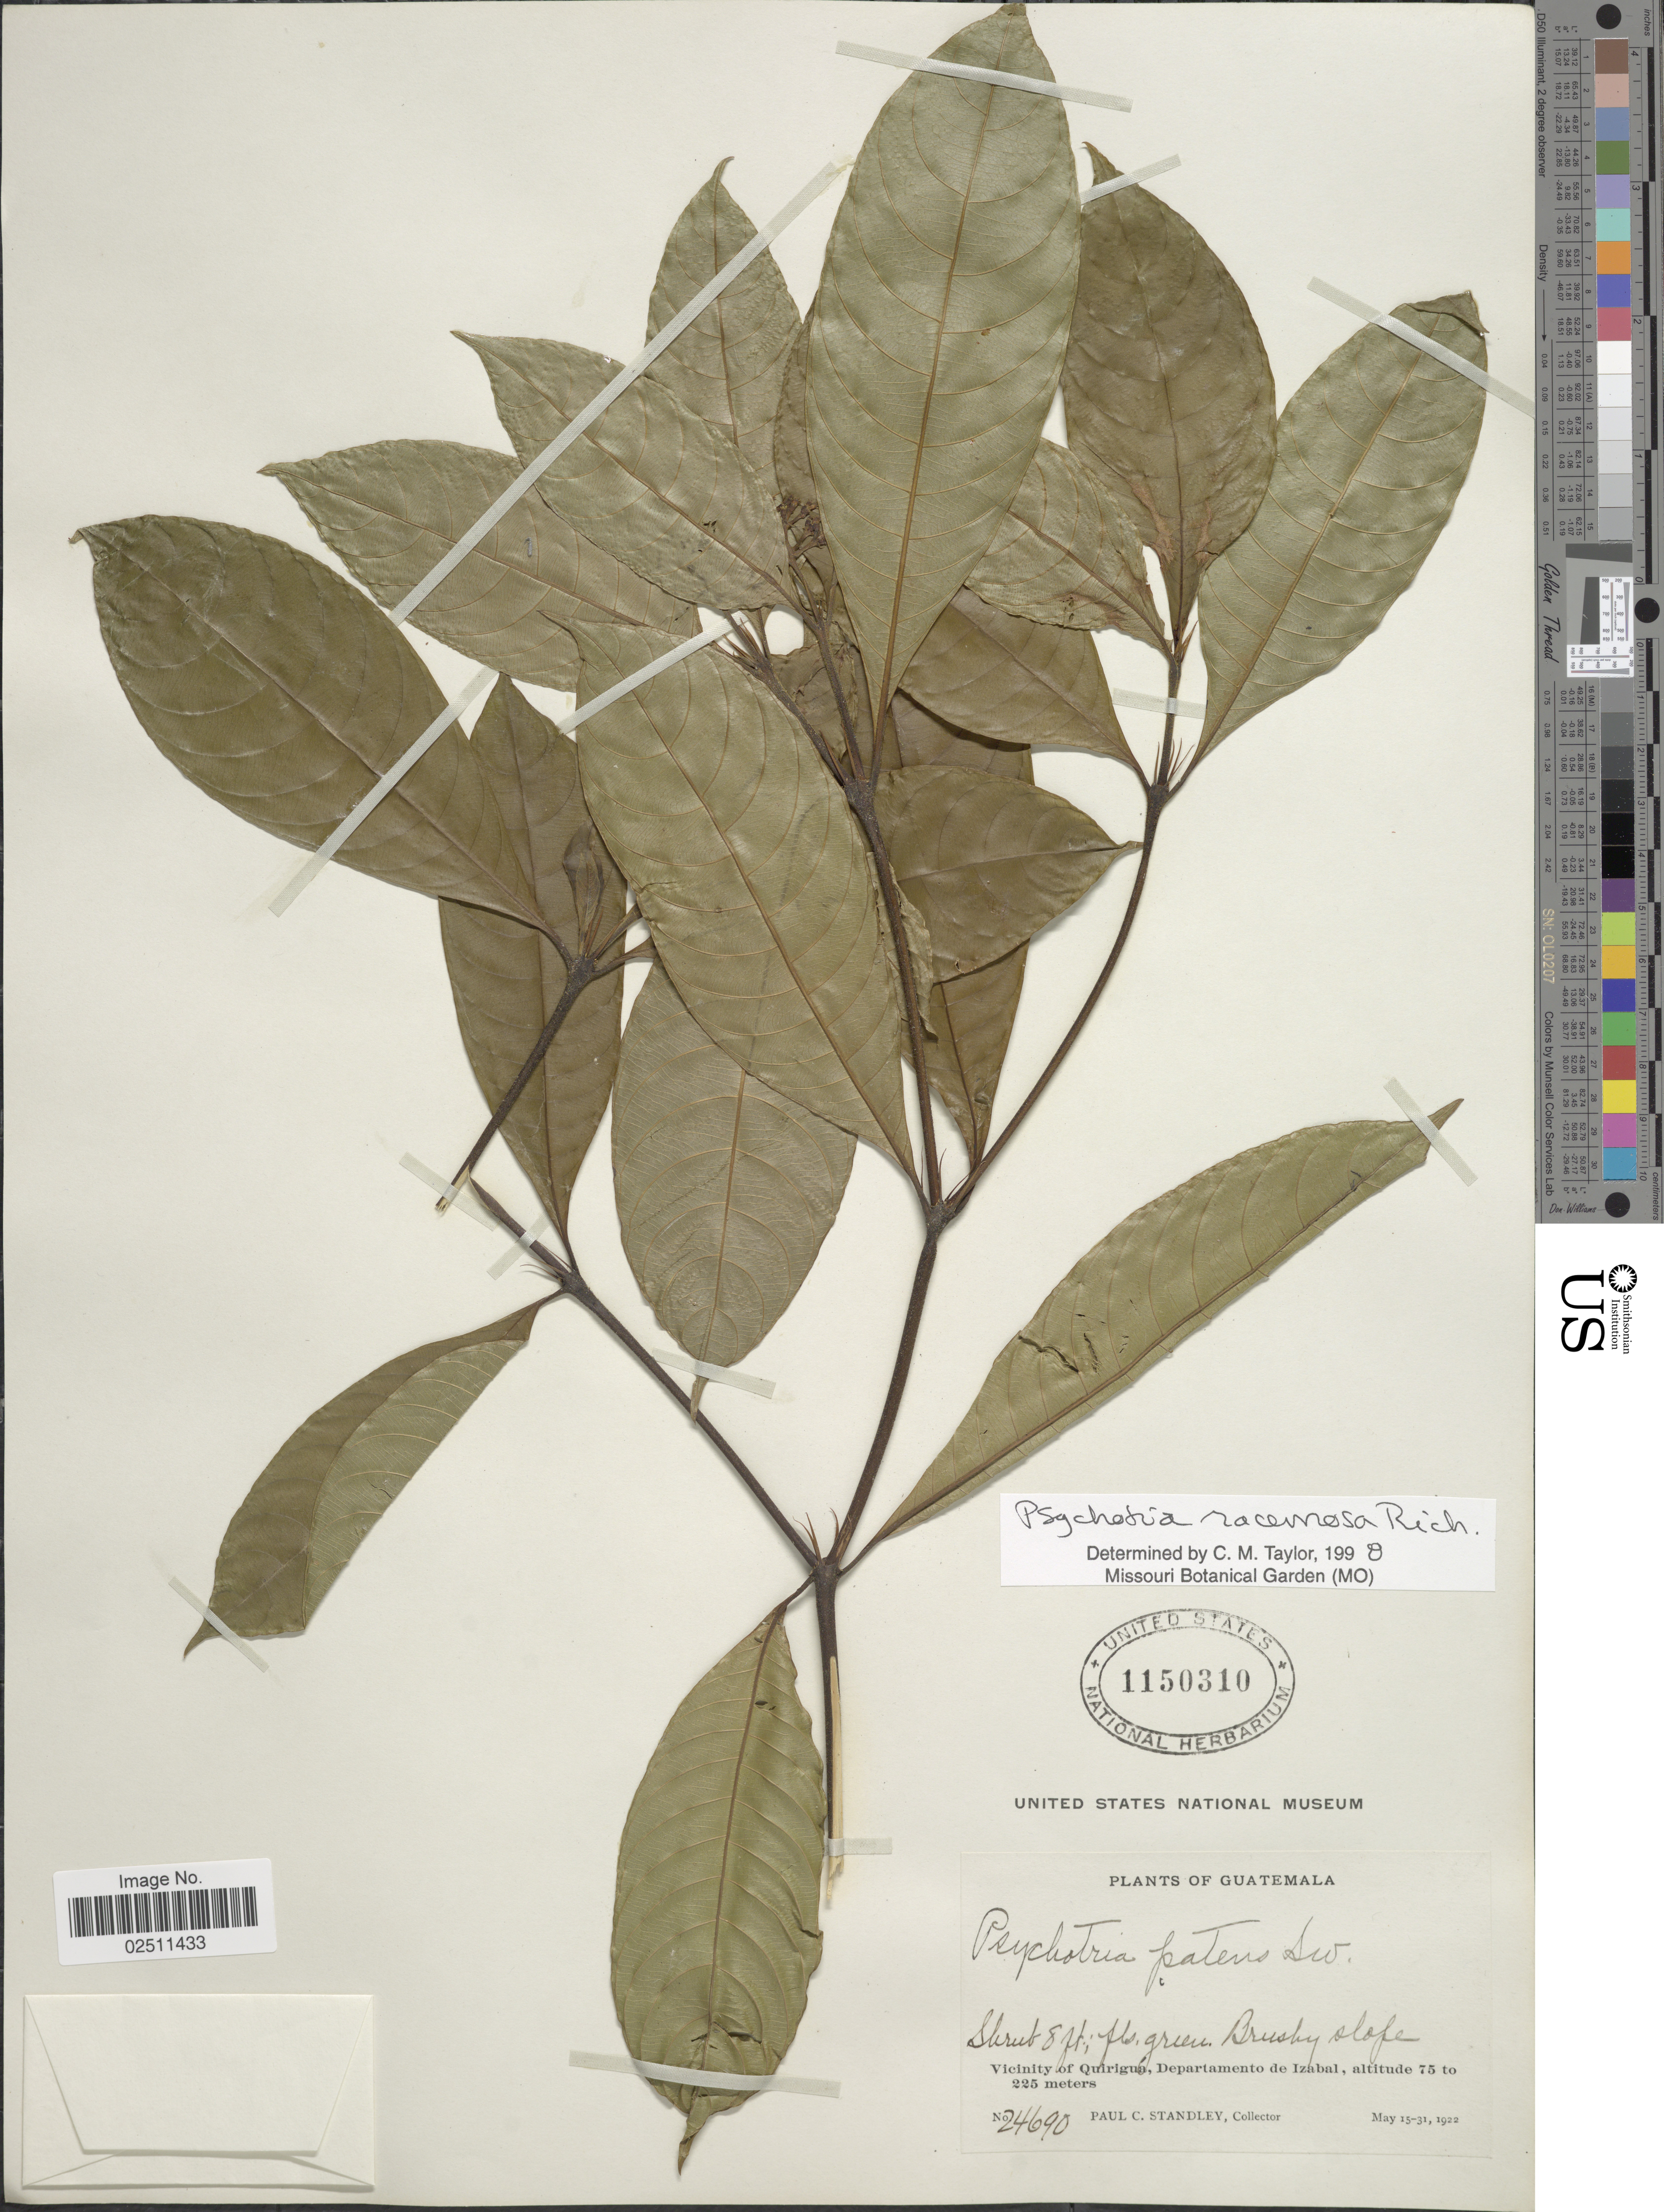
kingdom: Plantae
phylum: Tracheophyta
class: Magnoliopsida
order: Gentianales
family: Rubiaceae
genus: Psychotria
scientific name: Psychotria racemosa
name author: Rich.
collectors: P. C. Standley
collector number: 24690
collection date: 1922-05-15/1922-05-31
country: Guatemala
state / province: Izabal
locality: Vicinity of Quirigua, Departamento de Izabal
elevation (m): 75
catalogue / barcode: US 1150310